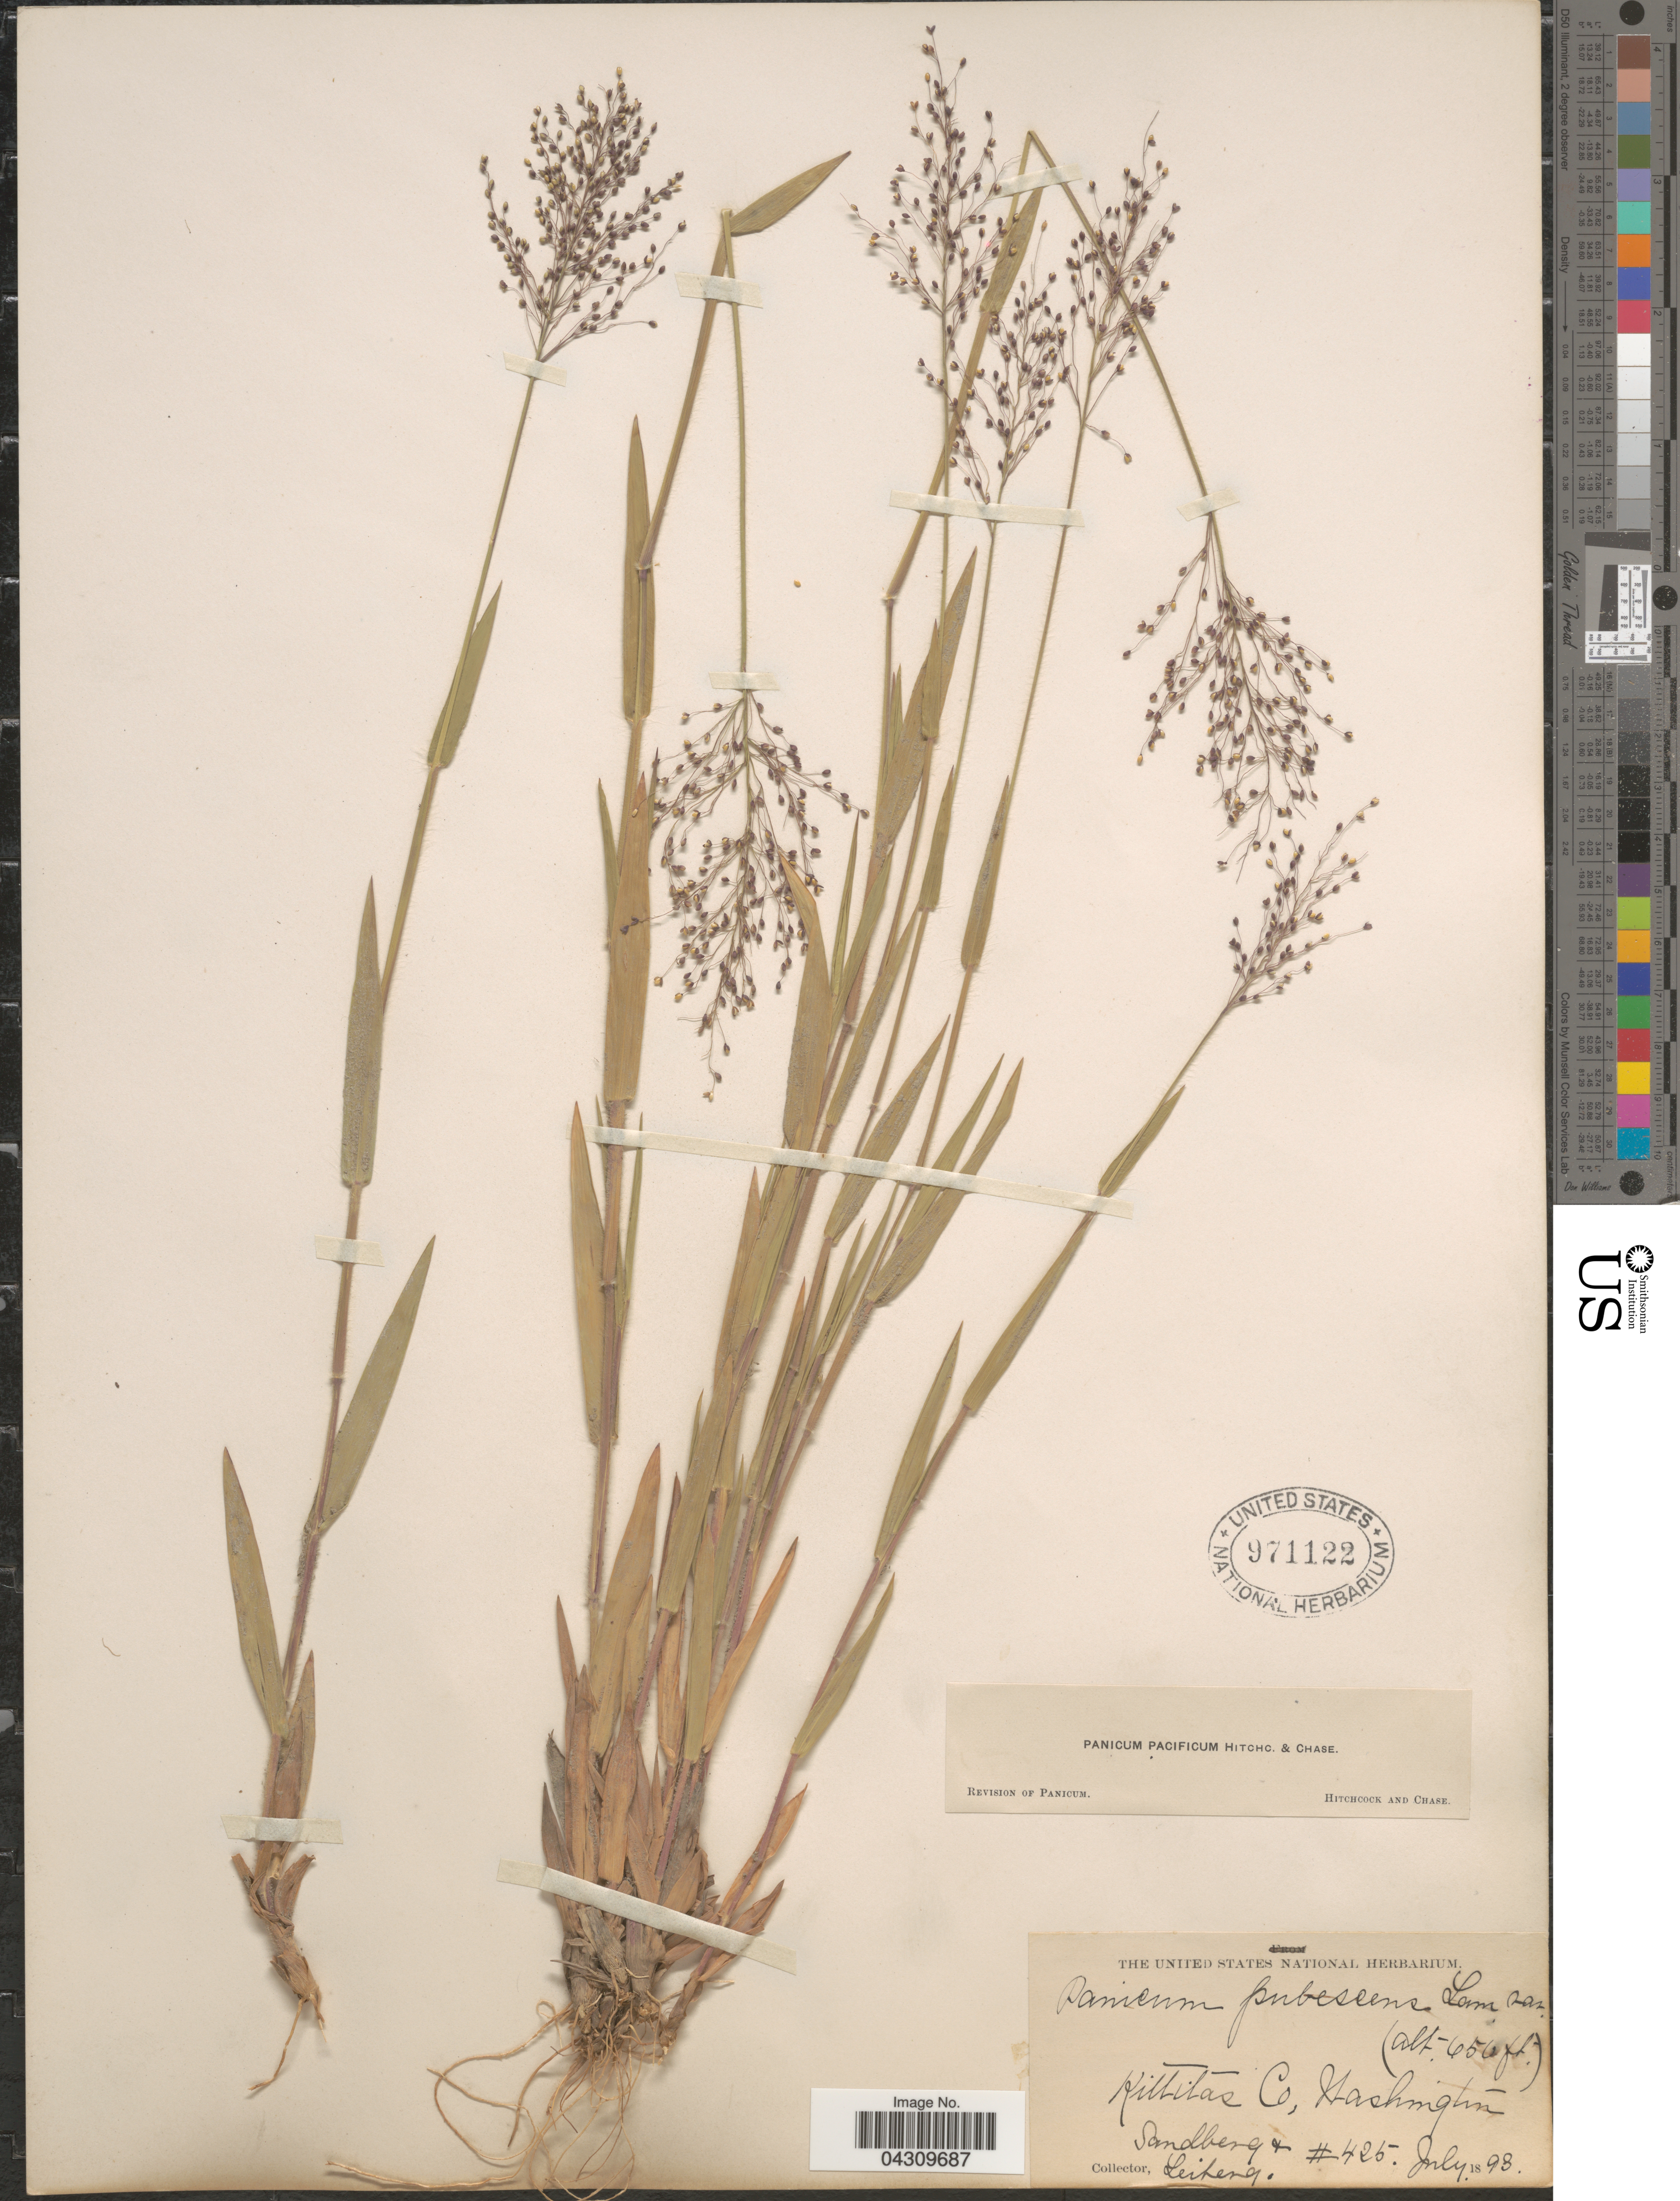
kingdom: Plantae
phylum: Tracheophyta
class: Liliopsida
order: Poales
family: Poaceae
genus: Dichanthelium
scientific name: Dichanthelium acuminatum var. acuminatum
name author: (Sw.) Gould & C.A. Clark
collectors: Sandberg & -. Leiberg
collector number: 425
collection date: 1893-07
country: United States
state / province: Washington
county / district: Kittitas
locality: Kittitas Co.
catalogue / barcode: US 971122